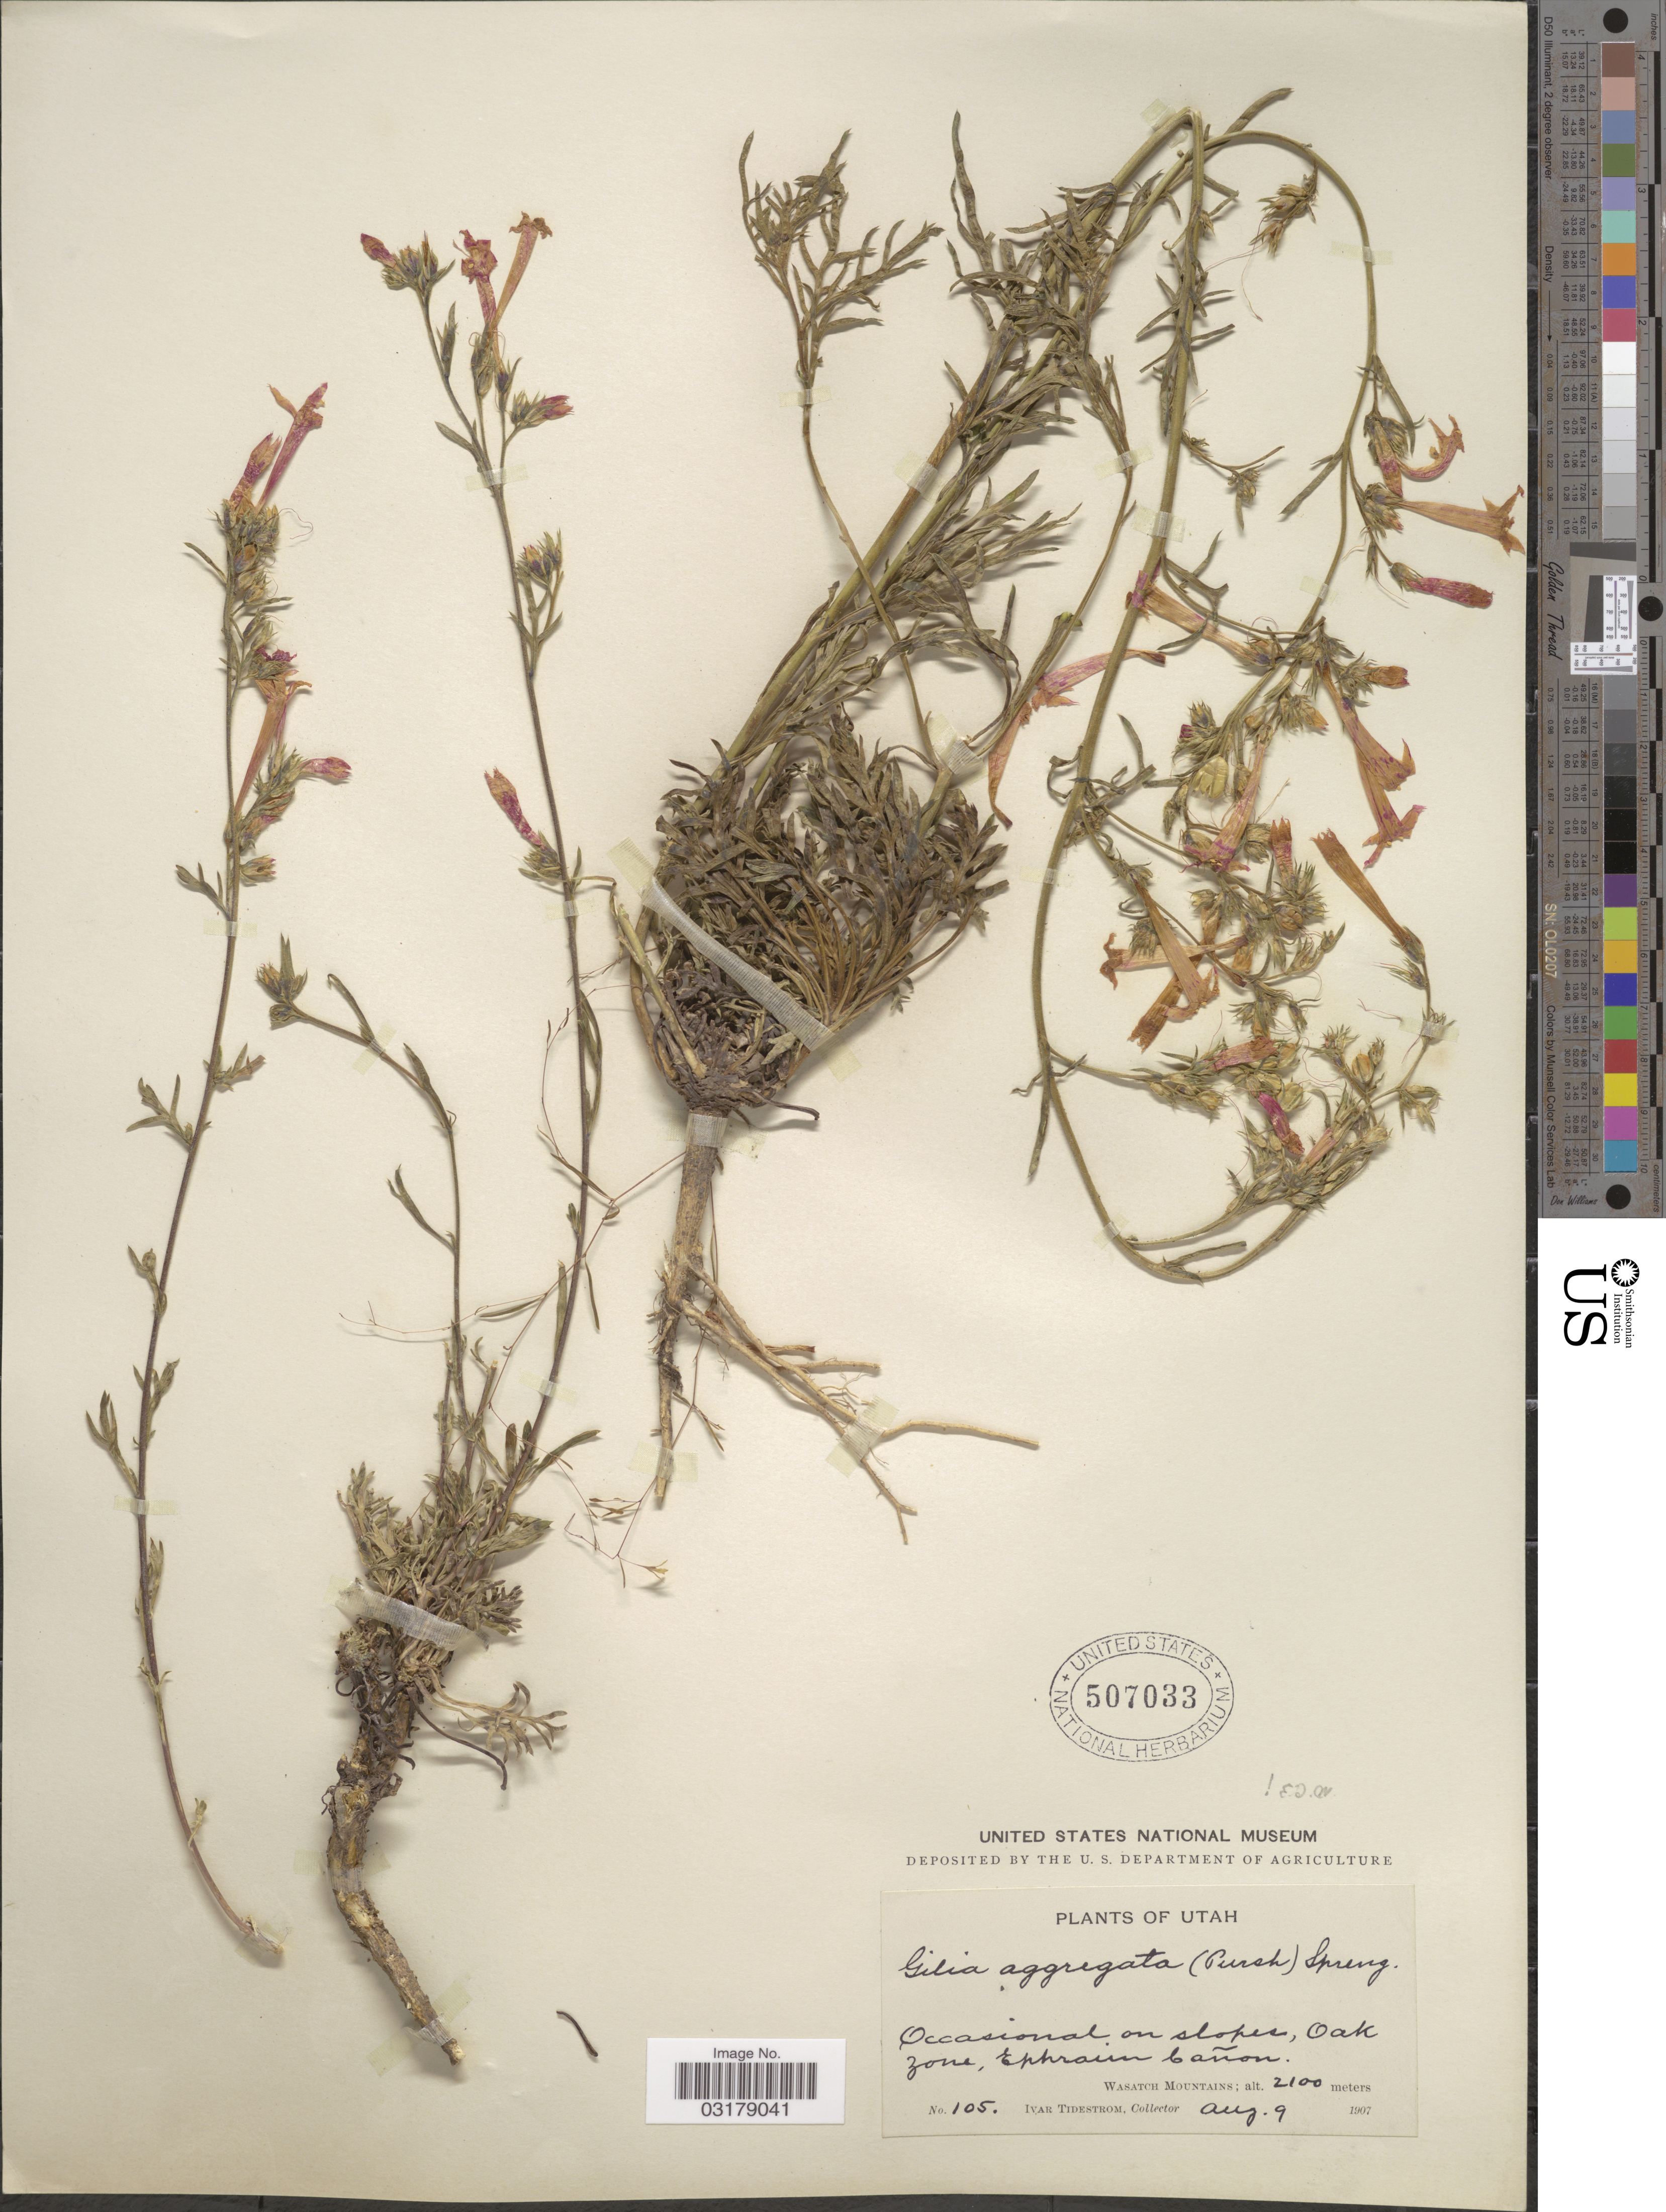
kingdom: Plantae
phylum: Tracheophyta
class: Magnoliopsida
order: Ericales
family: Polemoniaceae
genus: Ipomopsis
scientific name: Ipomopsis aggregata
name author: (Pursh) V.E. Grant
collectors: I. F. Tidestrom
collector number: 105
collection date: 1907-08-09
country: United States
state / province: Utah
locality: Oak zone, Ephraim Cañon. Wasatch Mountains.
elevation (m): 2100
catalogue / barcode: US 507033